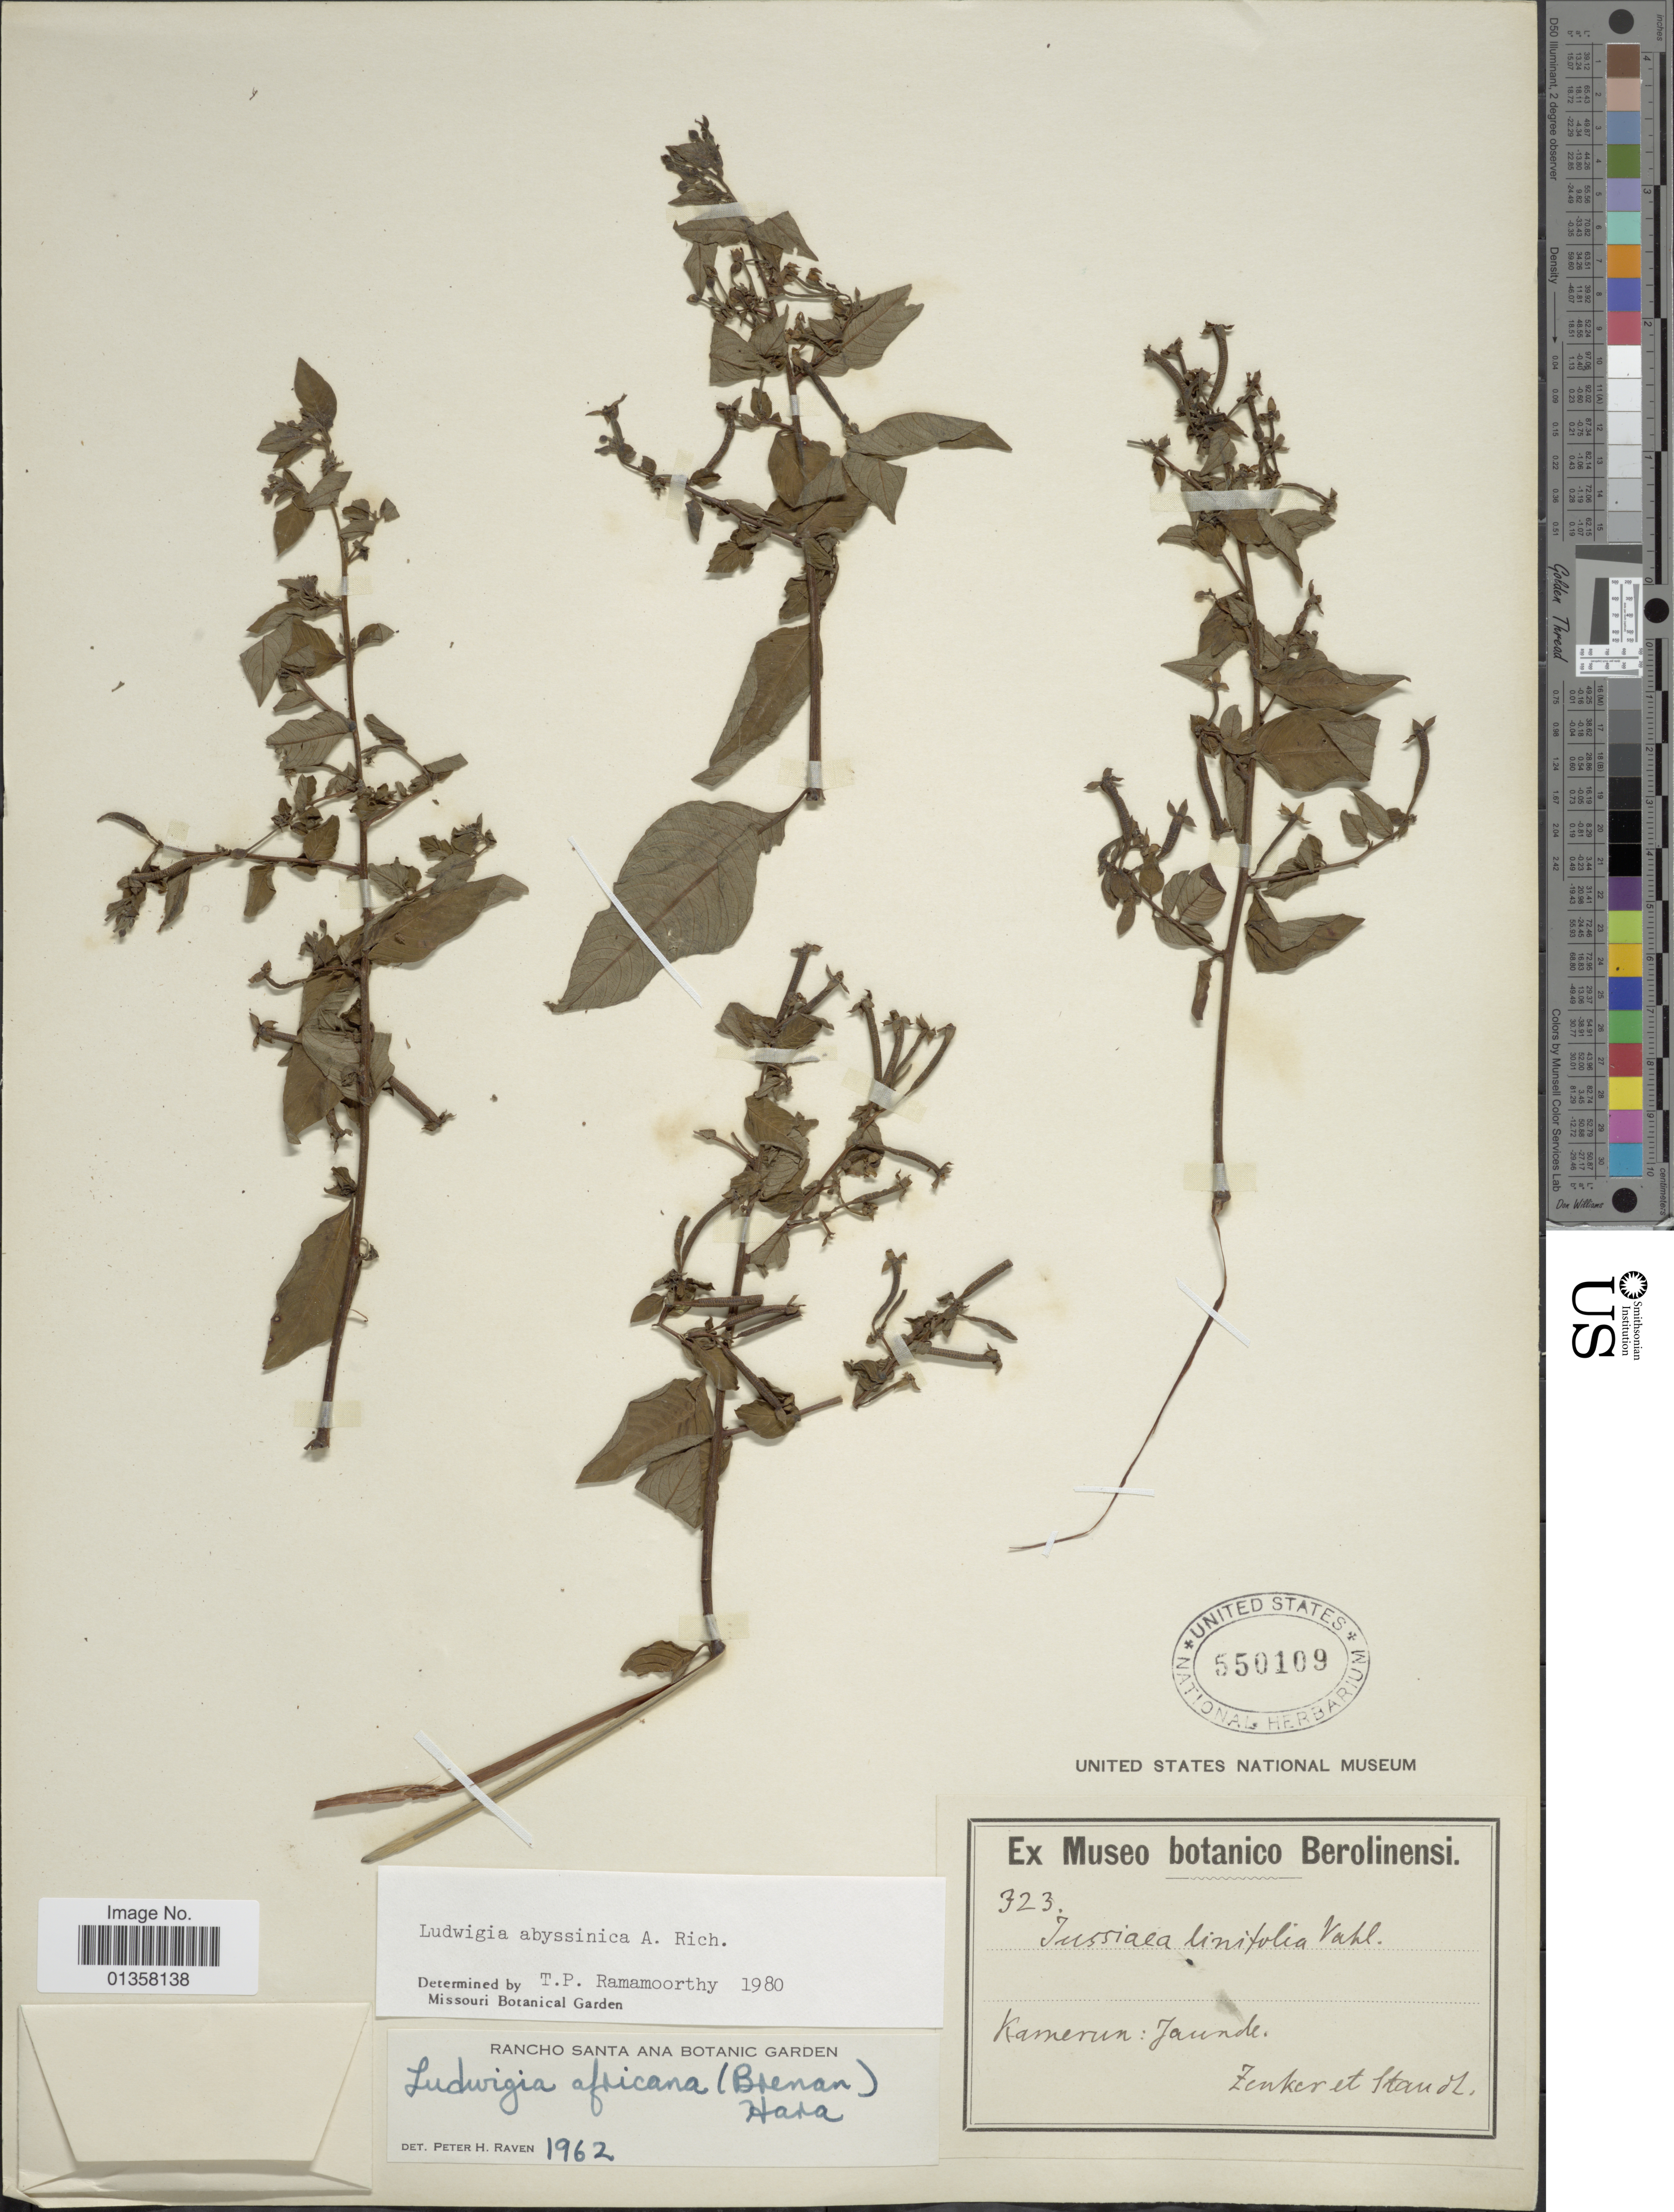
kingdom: Plantae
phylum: Tracheophyta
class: Magnoliopsida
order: Myrtales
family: Onagraceae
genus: Ludwigia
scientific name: Ludwigia abyssinica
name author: A. Rich.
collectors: Zenker, -- & -. Staudt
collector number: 723*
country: Cameroon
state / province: Centre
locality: Jaunde.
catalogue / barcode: US 550109